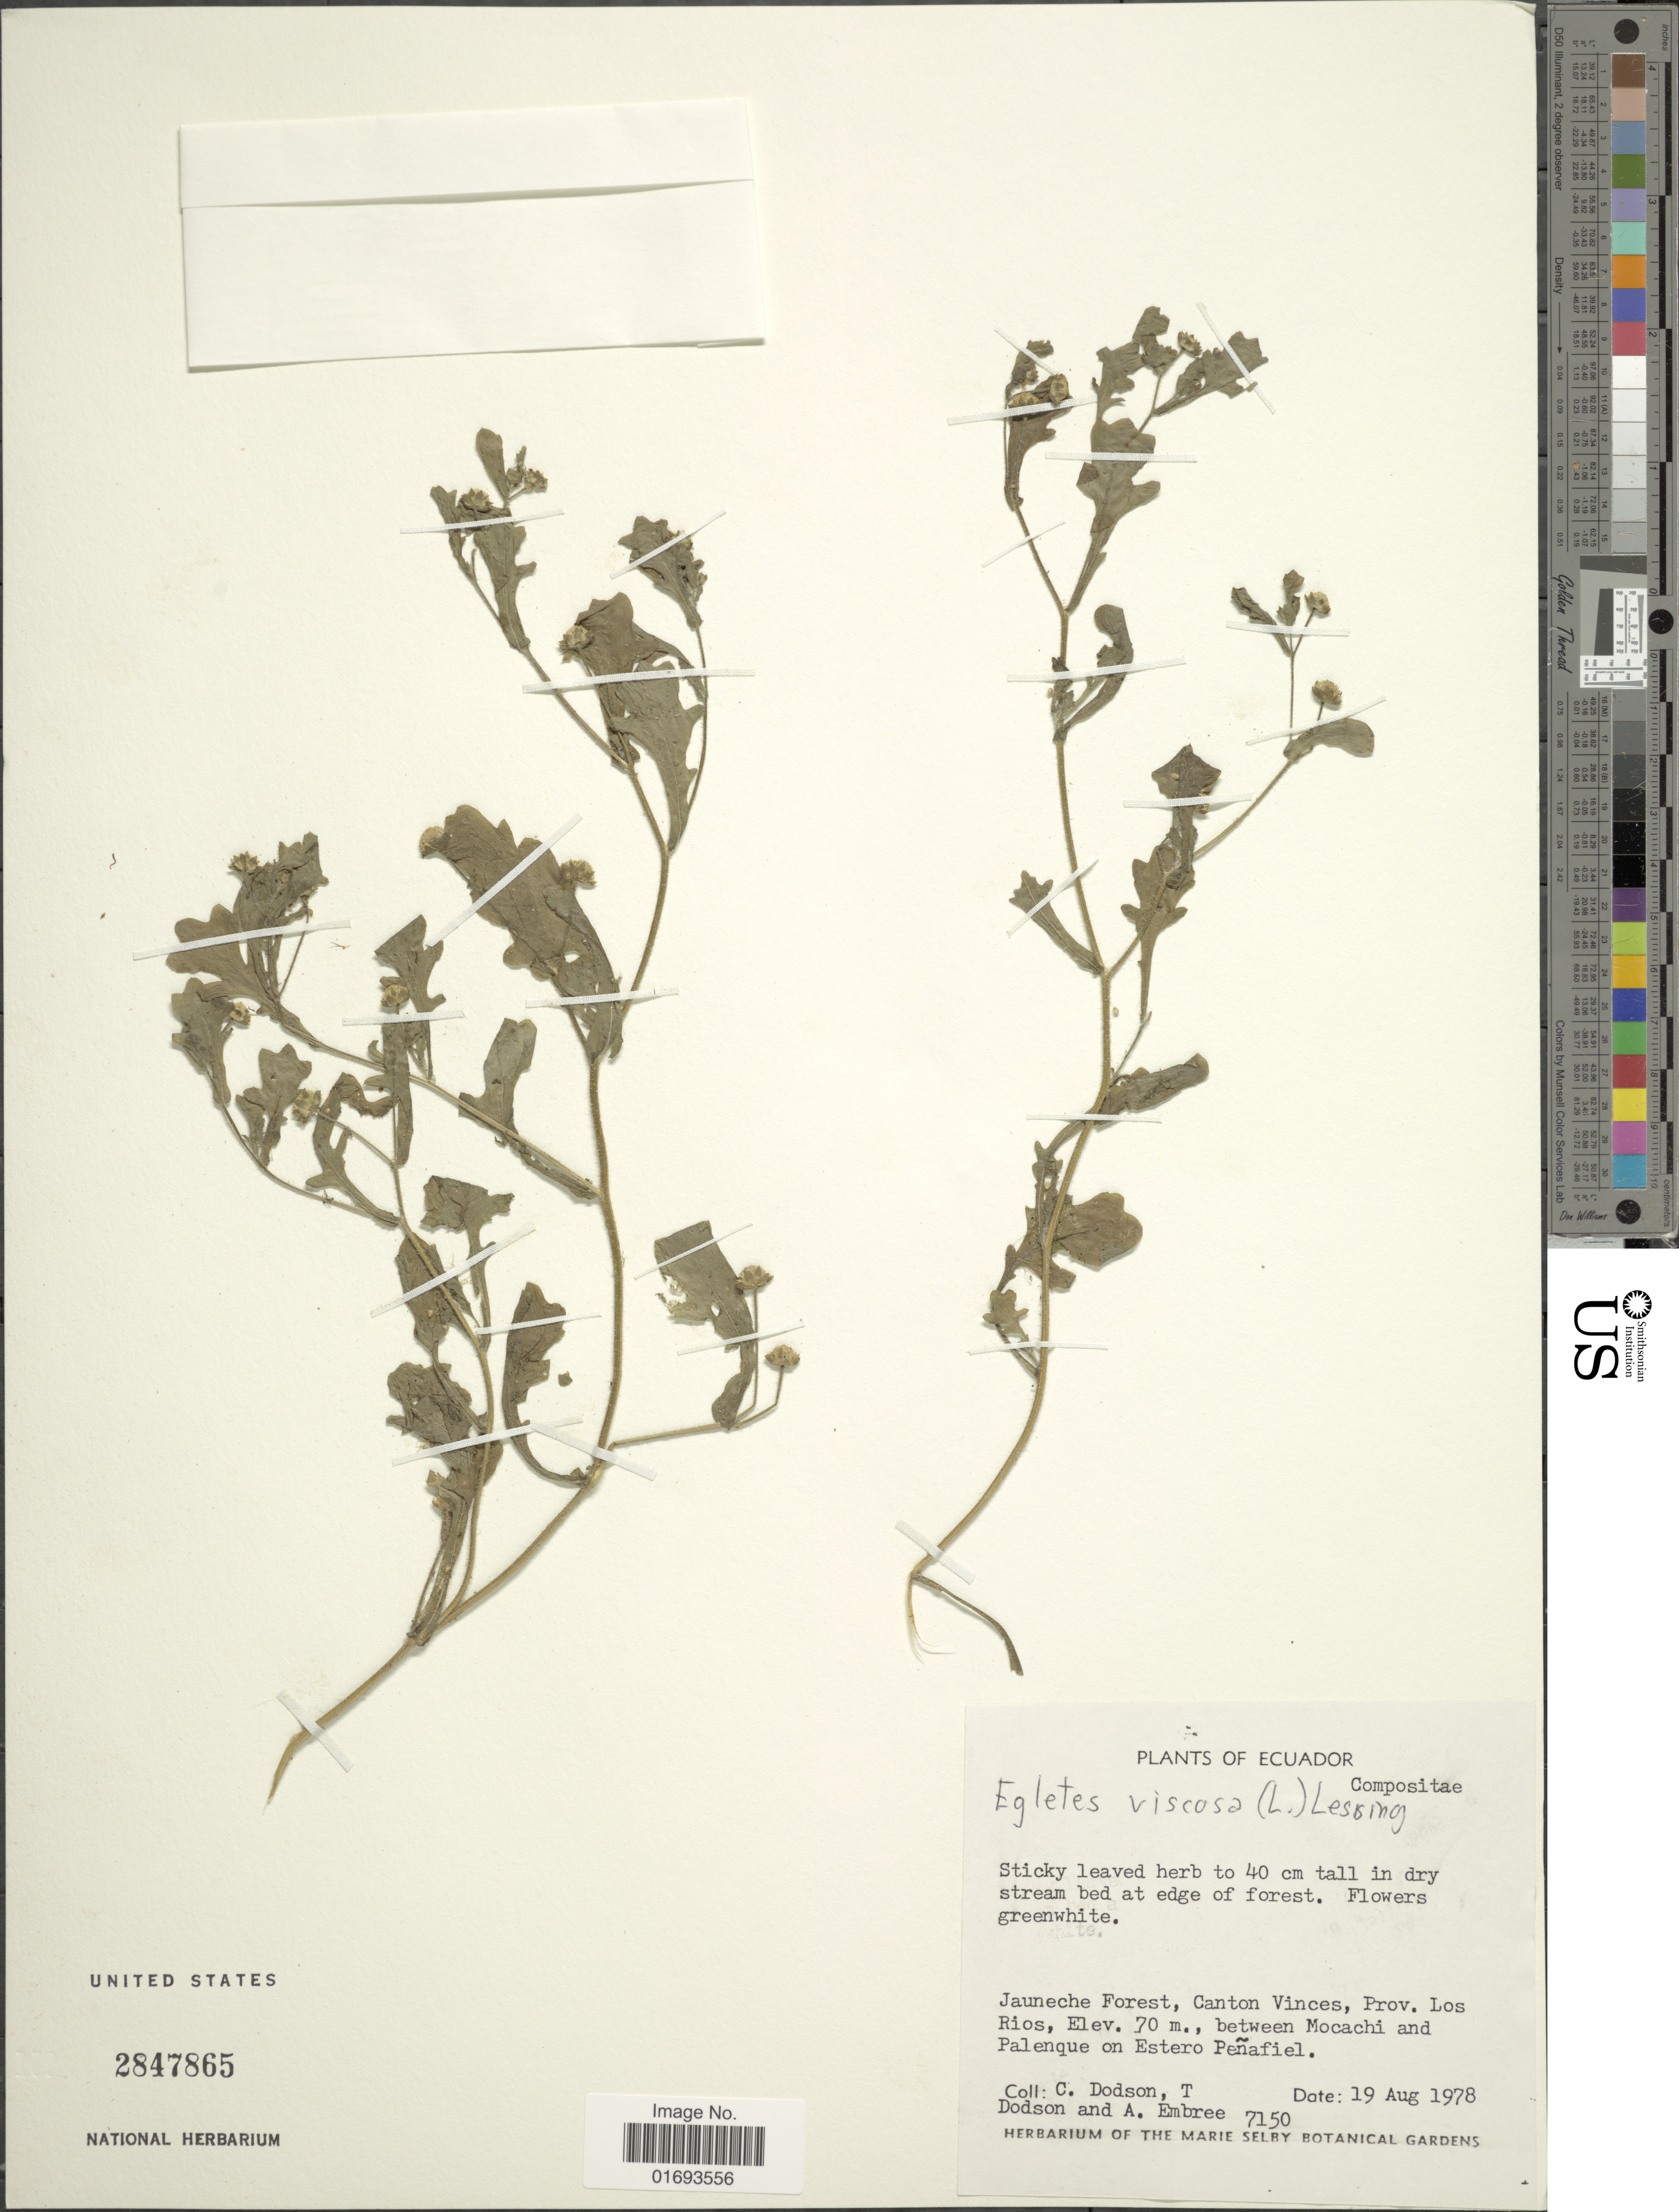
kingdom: Plantae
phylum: Tracheophyta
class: Magnoliopsida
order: Asterales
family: Asteraceae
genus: Egletes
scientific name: Egletes viscosa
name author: (L.) Less.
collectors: C. Dodson, T. A. Dodson & A. Embree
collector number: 7150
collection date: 1978-08-19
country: Ecuador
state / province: Los Ríos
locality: Jauneche Forest, Canton Vinces, Prov. Los Ríos, between Mocachi and Palenque on Estero Peñafiel.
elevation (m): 70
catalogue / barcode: US 2847865